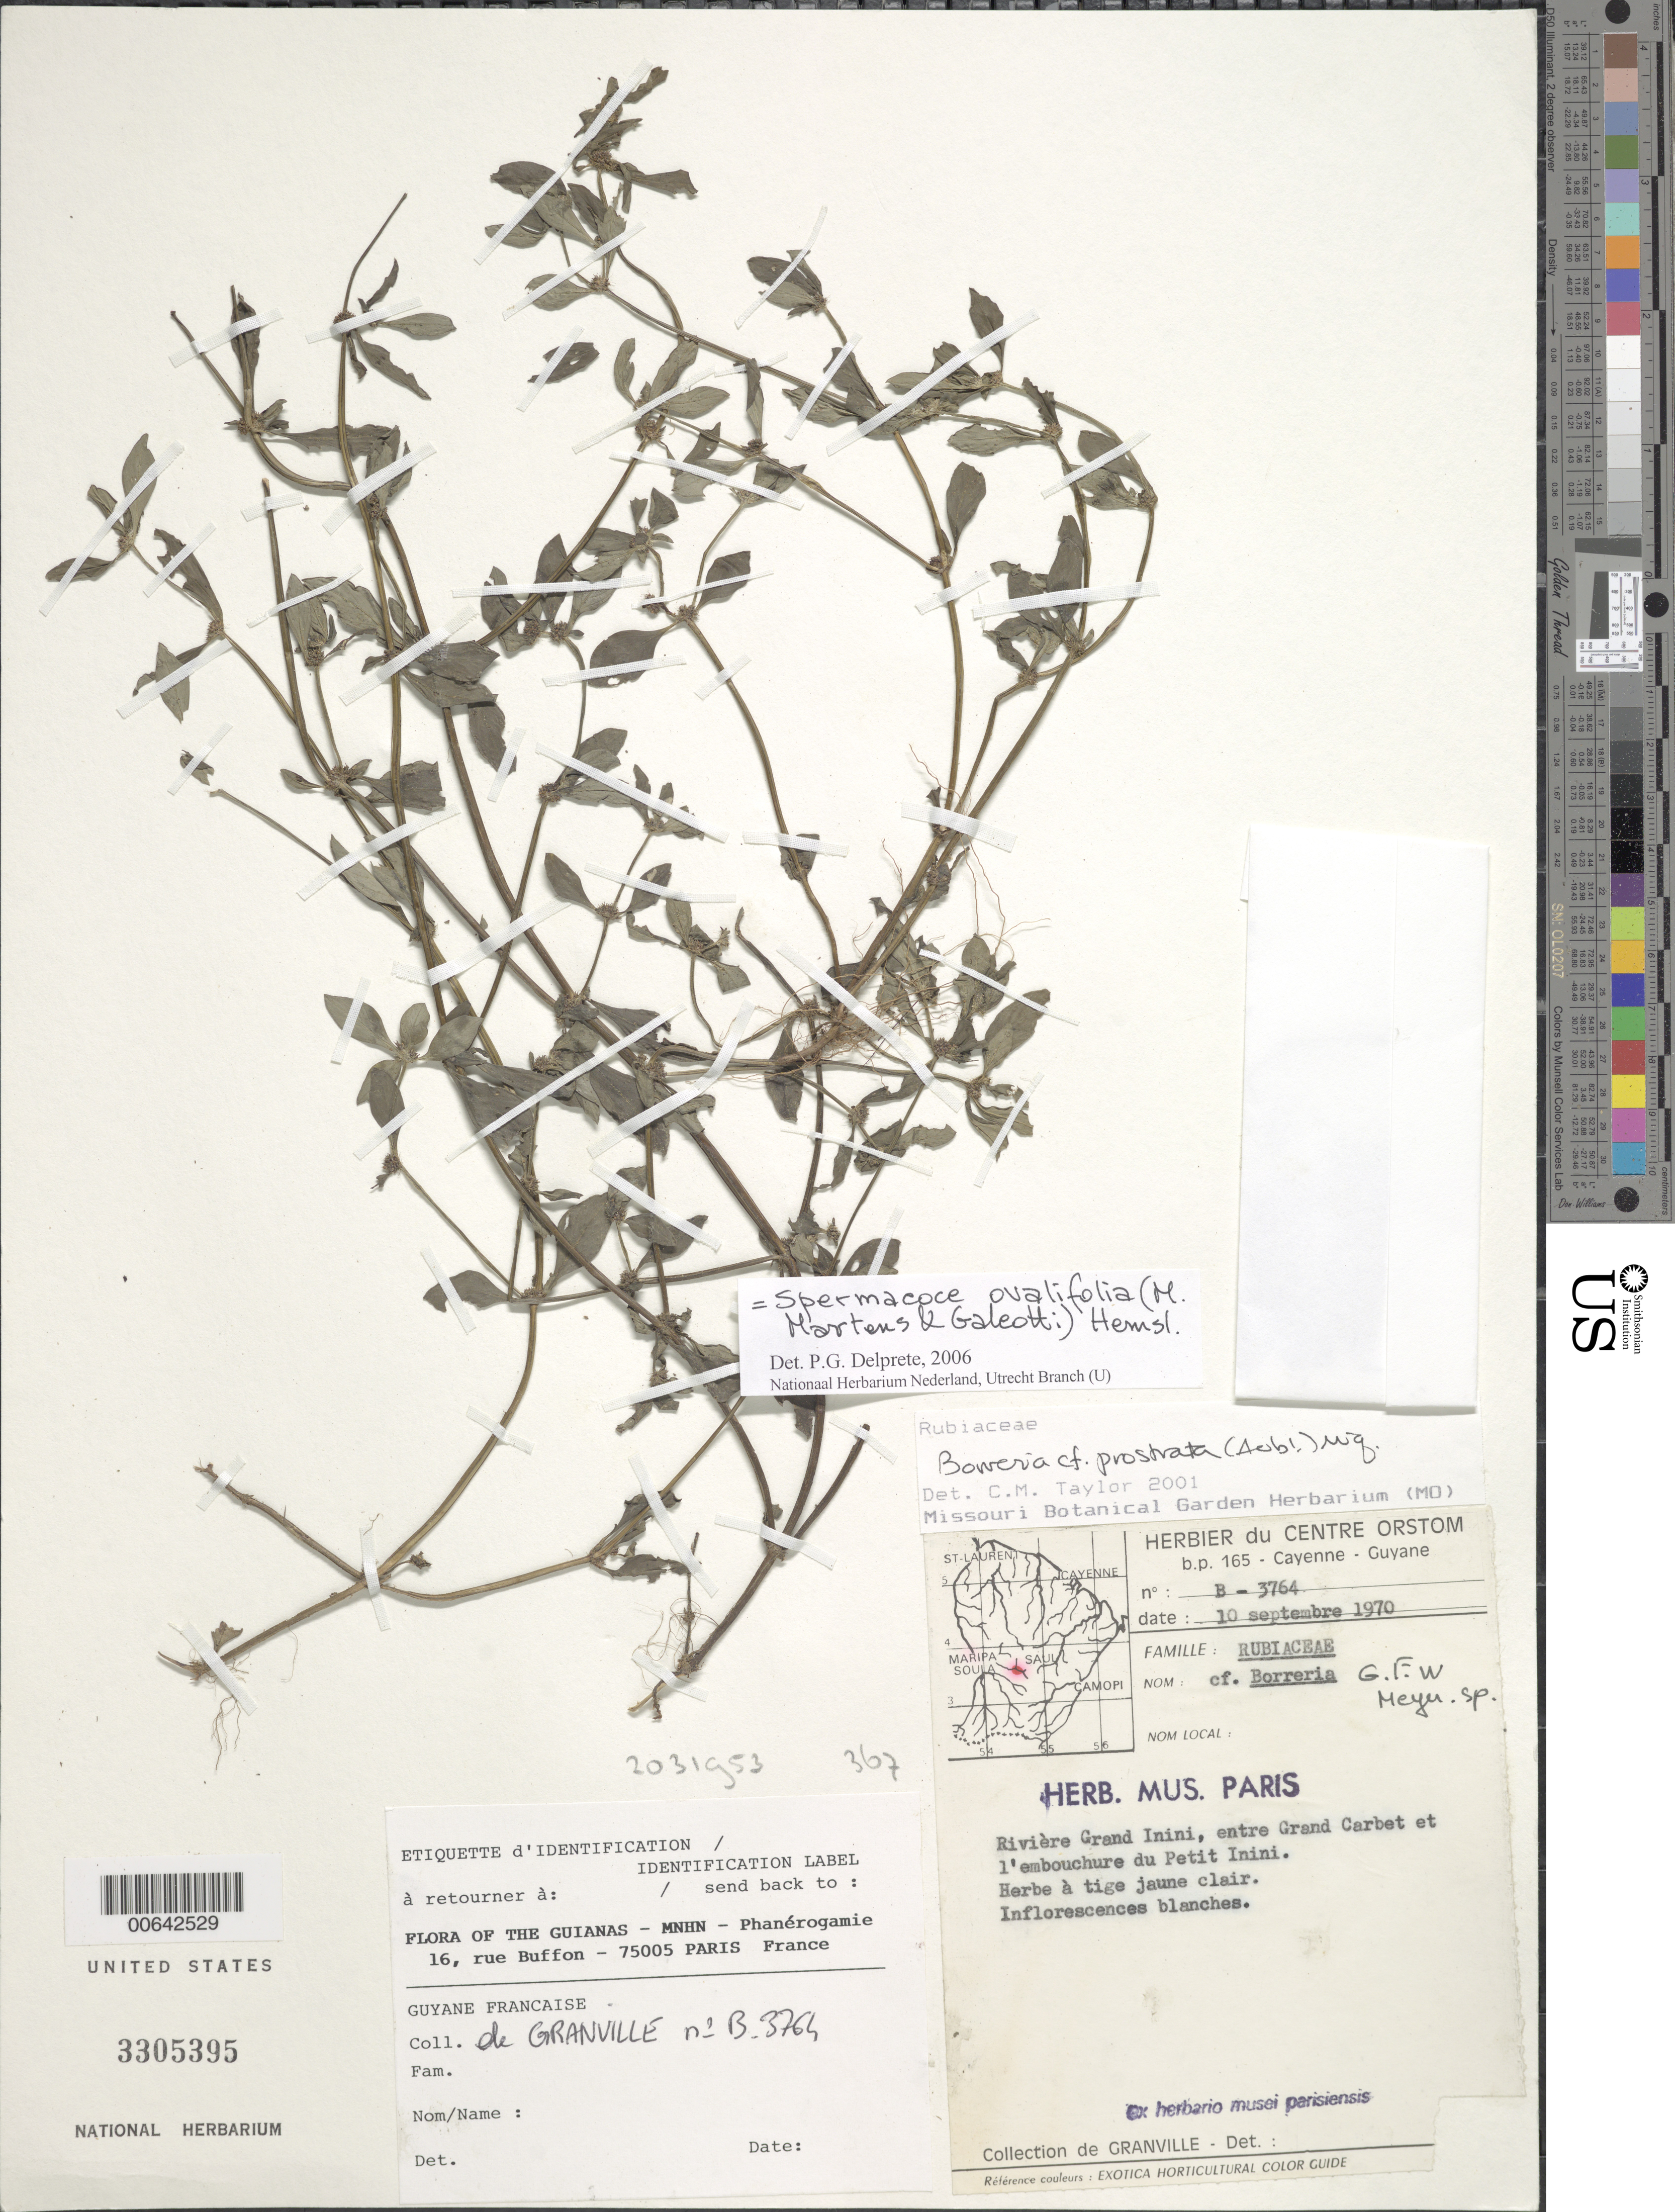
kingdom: Plantae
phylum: Tracheophyta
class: Magnoliopsida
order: Gentianales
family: Rubiaceae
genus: Spermacoce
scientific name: Spermacoce ovalifolia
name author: (M. Martens & Galeotti) Hemsl.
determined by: Delprete, P. G., Herb. de Guyane Cay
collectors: J.-J. de Granville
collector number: B 3764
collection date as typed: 10-Sep-70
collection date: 1970-09-10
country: French Guiana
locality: Rivière Grand Inini, entre Grand Carbet et l'embouchure du Petite Inini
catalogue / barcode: US 3305395